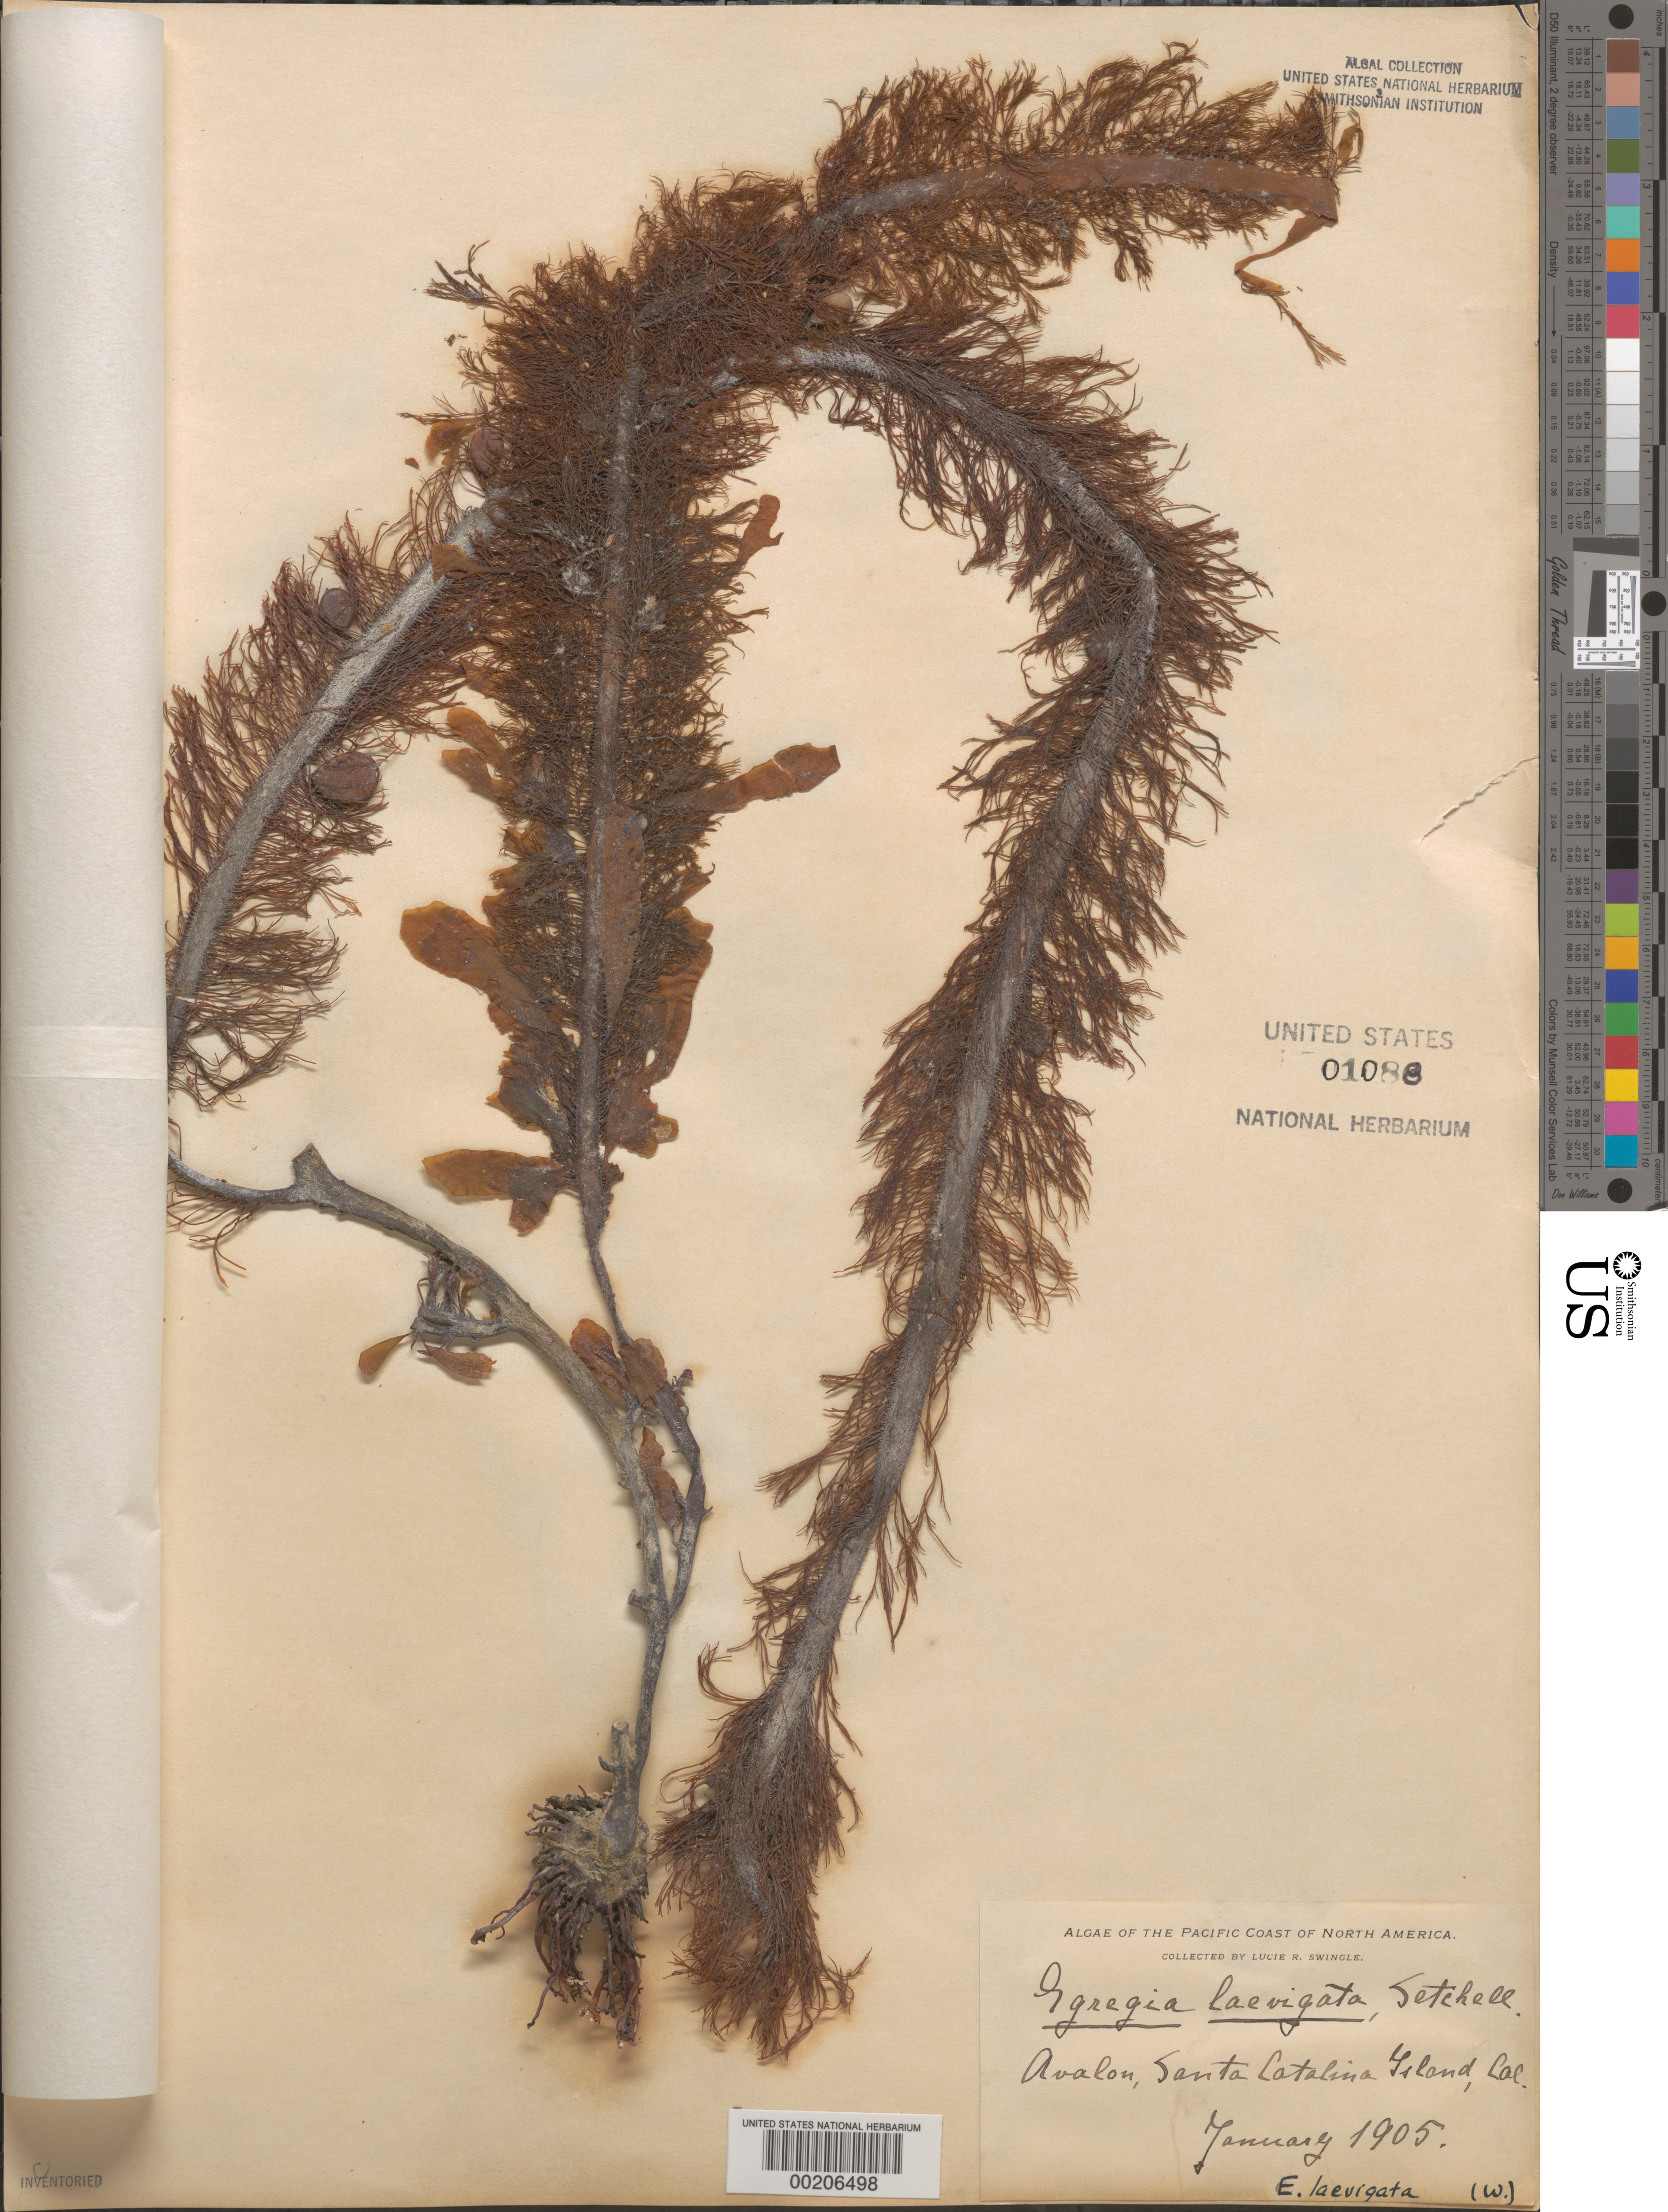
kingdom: Chromista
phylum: Ochrophyta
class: Phaeophyceae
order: Laminariales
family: Lessoniaceae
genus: Egregia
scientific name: Egregia menziesii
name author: (Turner) Aresch.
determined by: Algae name updating Project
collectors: L. Swingle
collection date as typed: Jan 1905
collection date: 1905-01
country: United States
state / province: California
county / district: Los Angeles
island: Santa Catalina Island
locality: Avalon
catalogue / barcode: US 1088